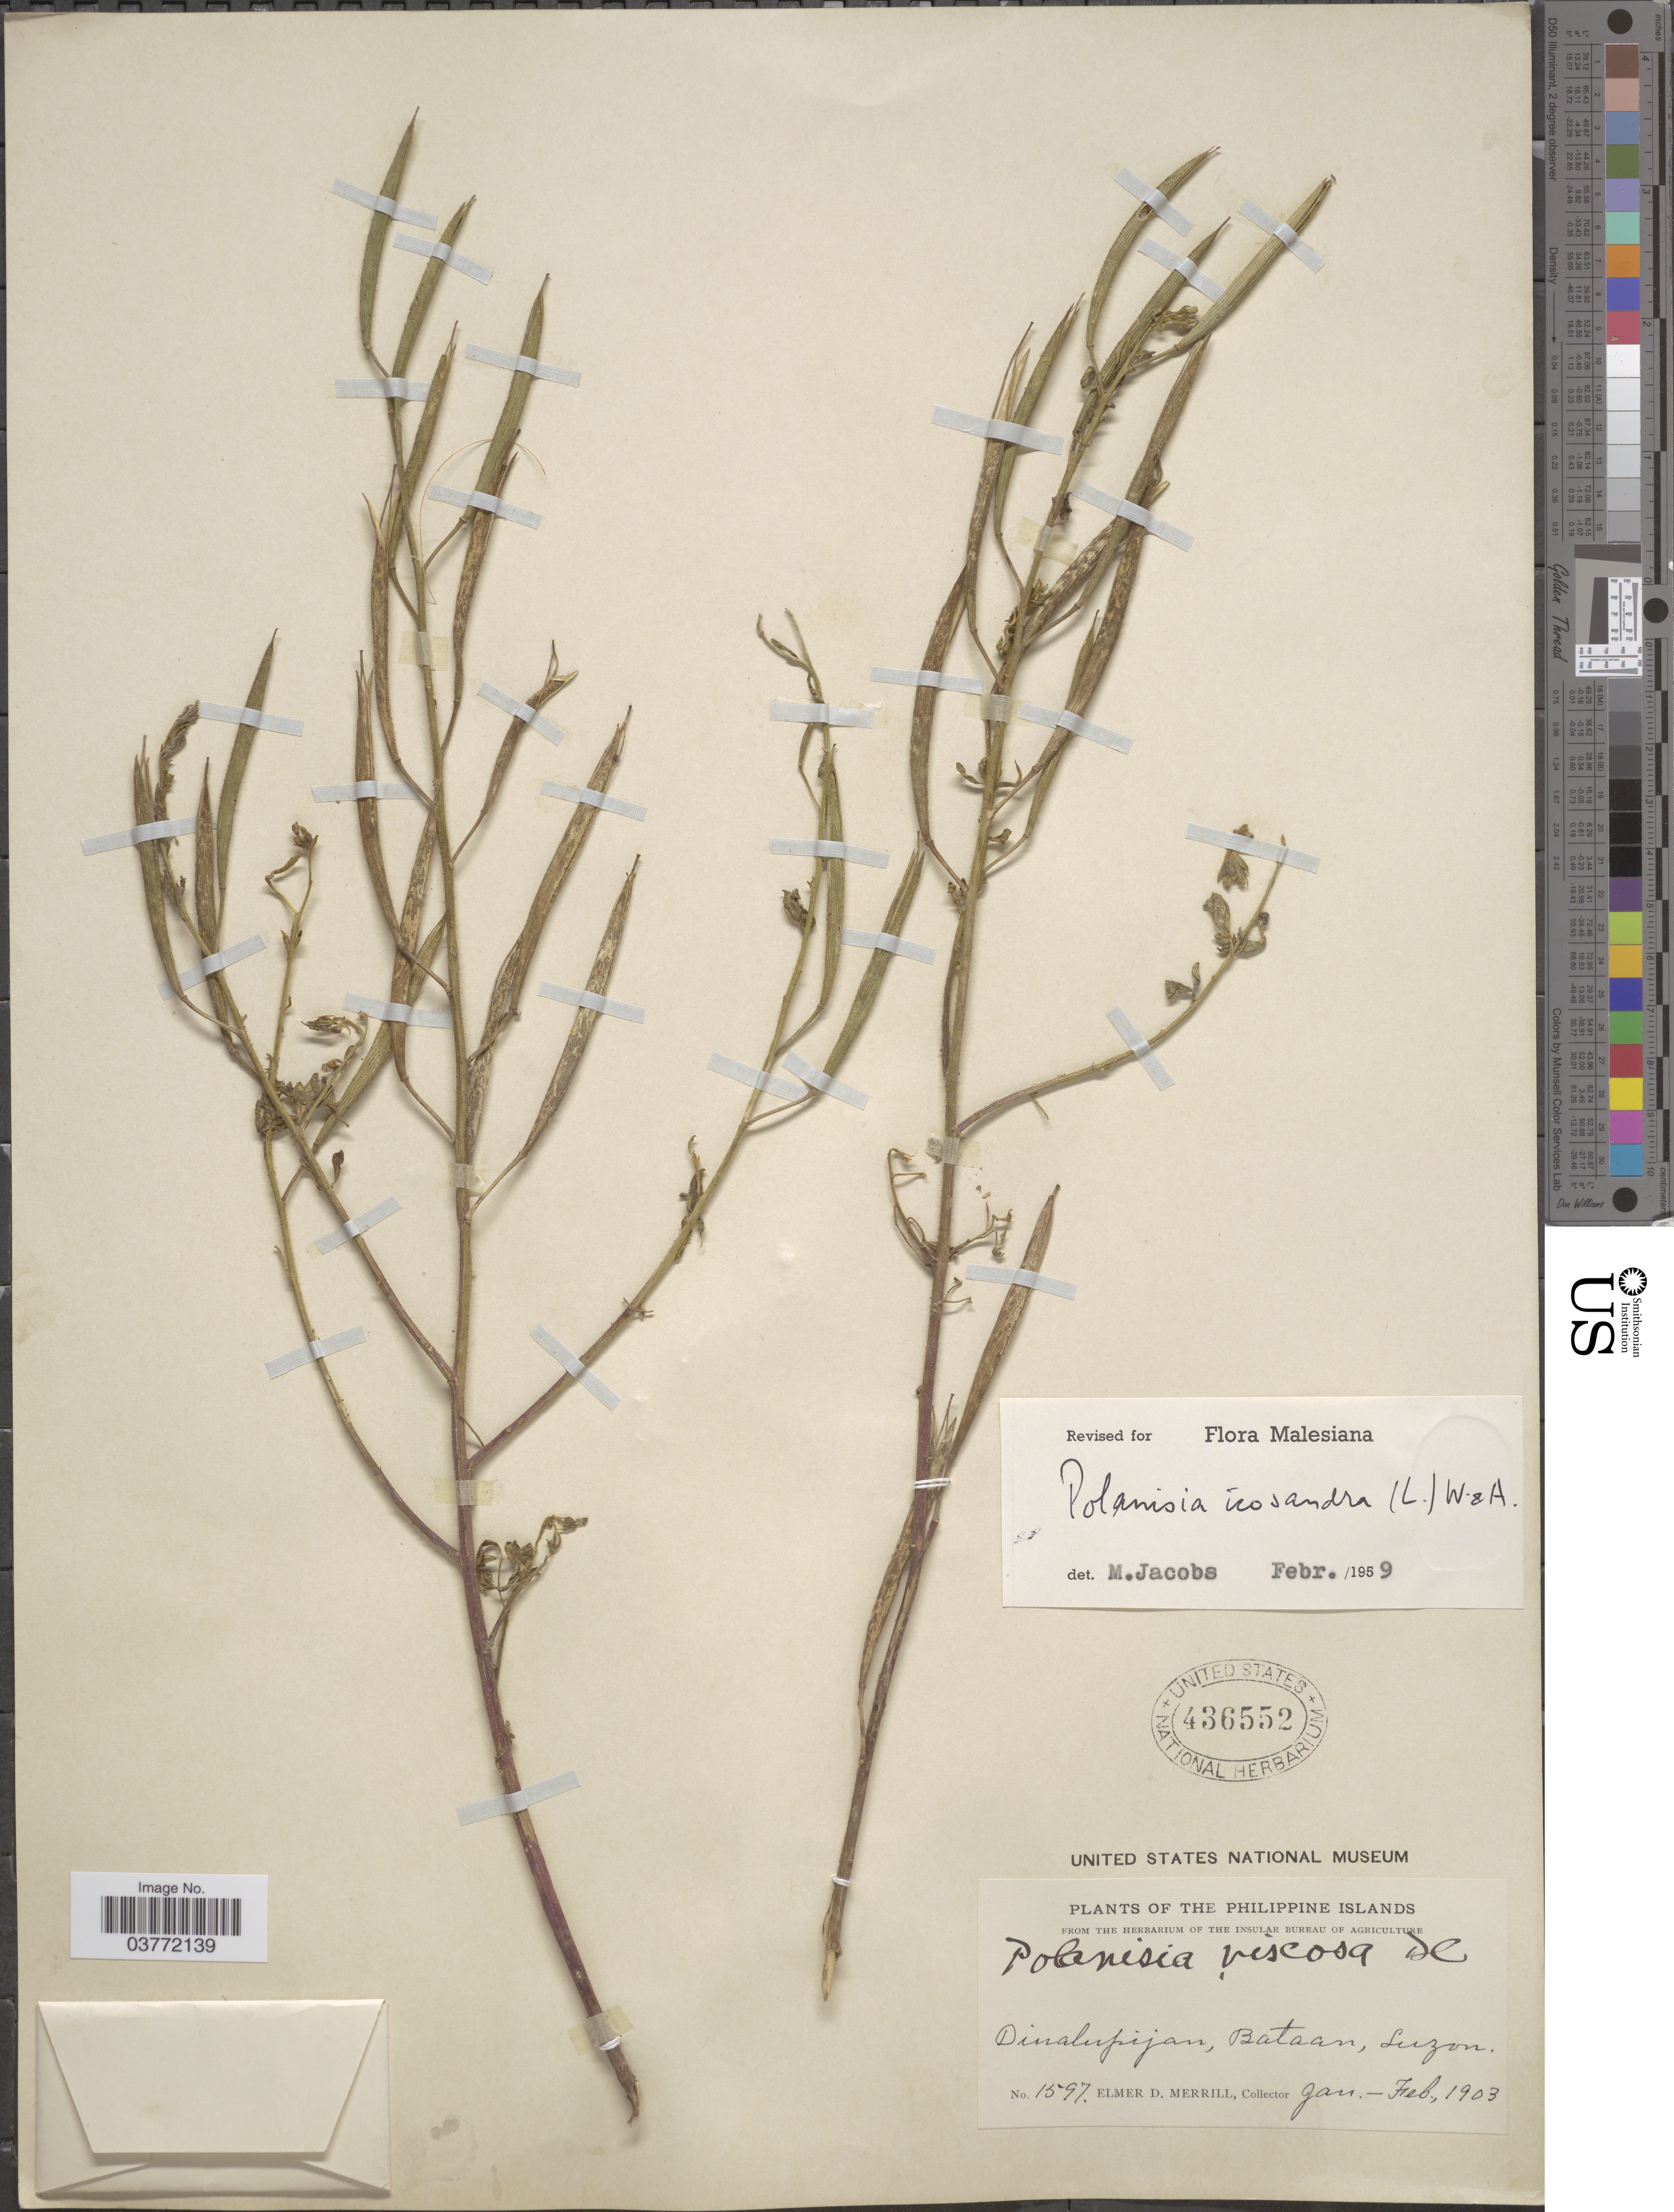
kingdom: Plantae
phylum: Tracheophyta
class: Magnoliopsida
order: Brassicales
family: Cleomaceae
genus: Arivela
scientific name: Arivela viscosa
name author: (L.) Raf.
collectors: E. D. Merrill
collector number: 1597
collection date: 1903-01/1903-02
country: Philippines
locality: The Philippines Islands. Dinalupijan, Bataan, Luzon.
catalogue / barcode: US 436552